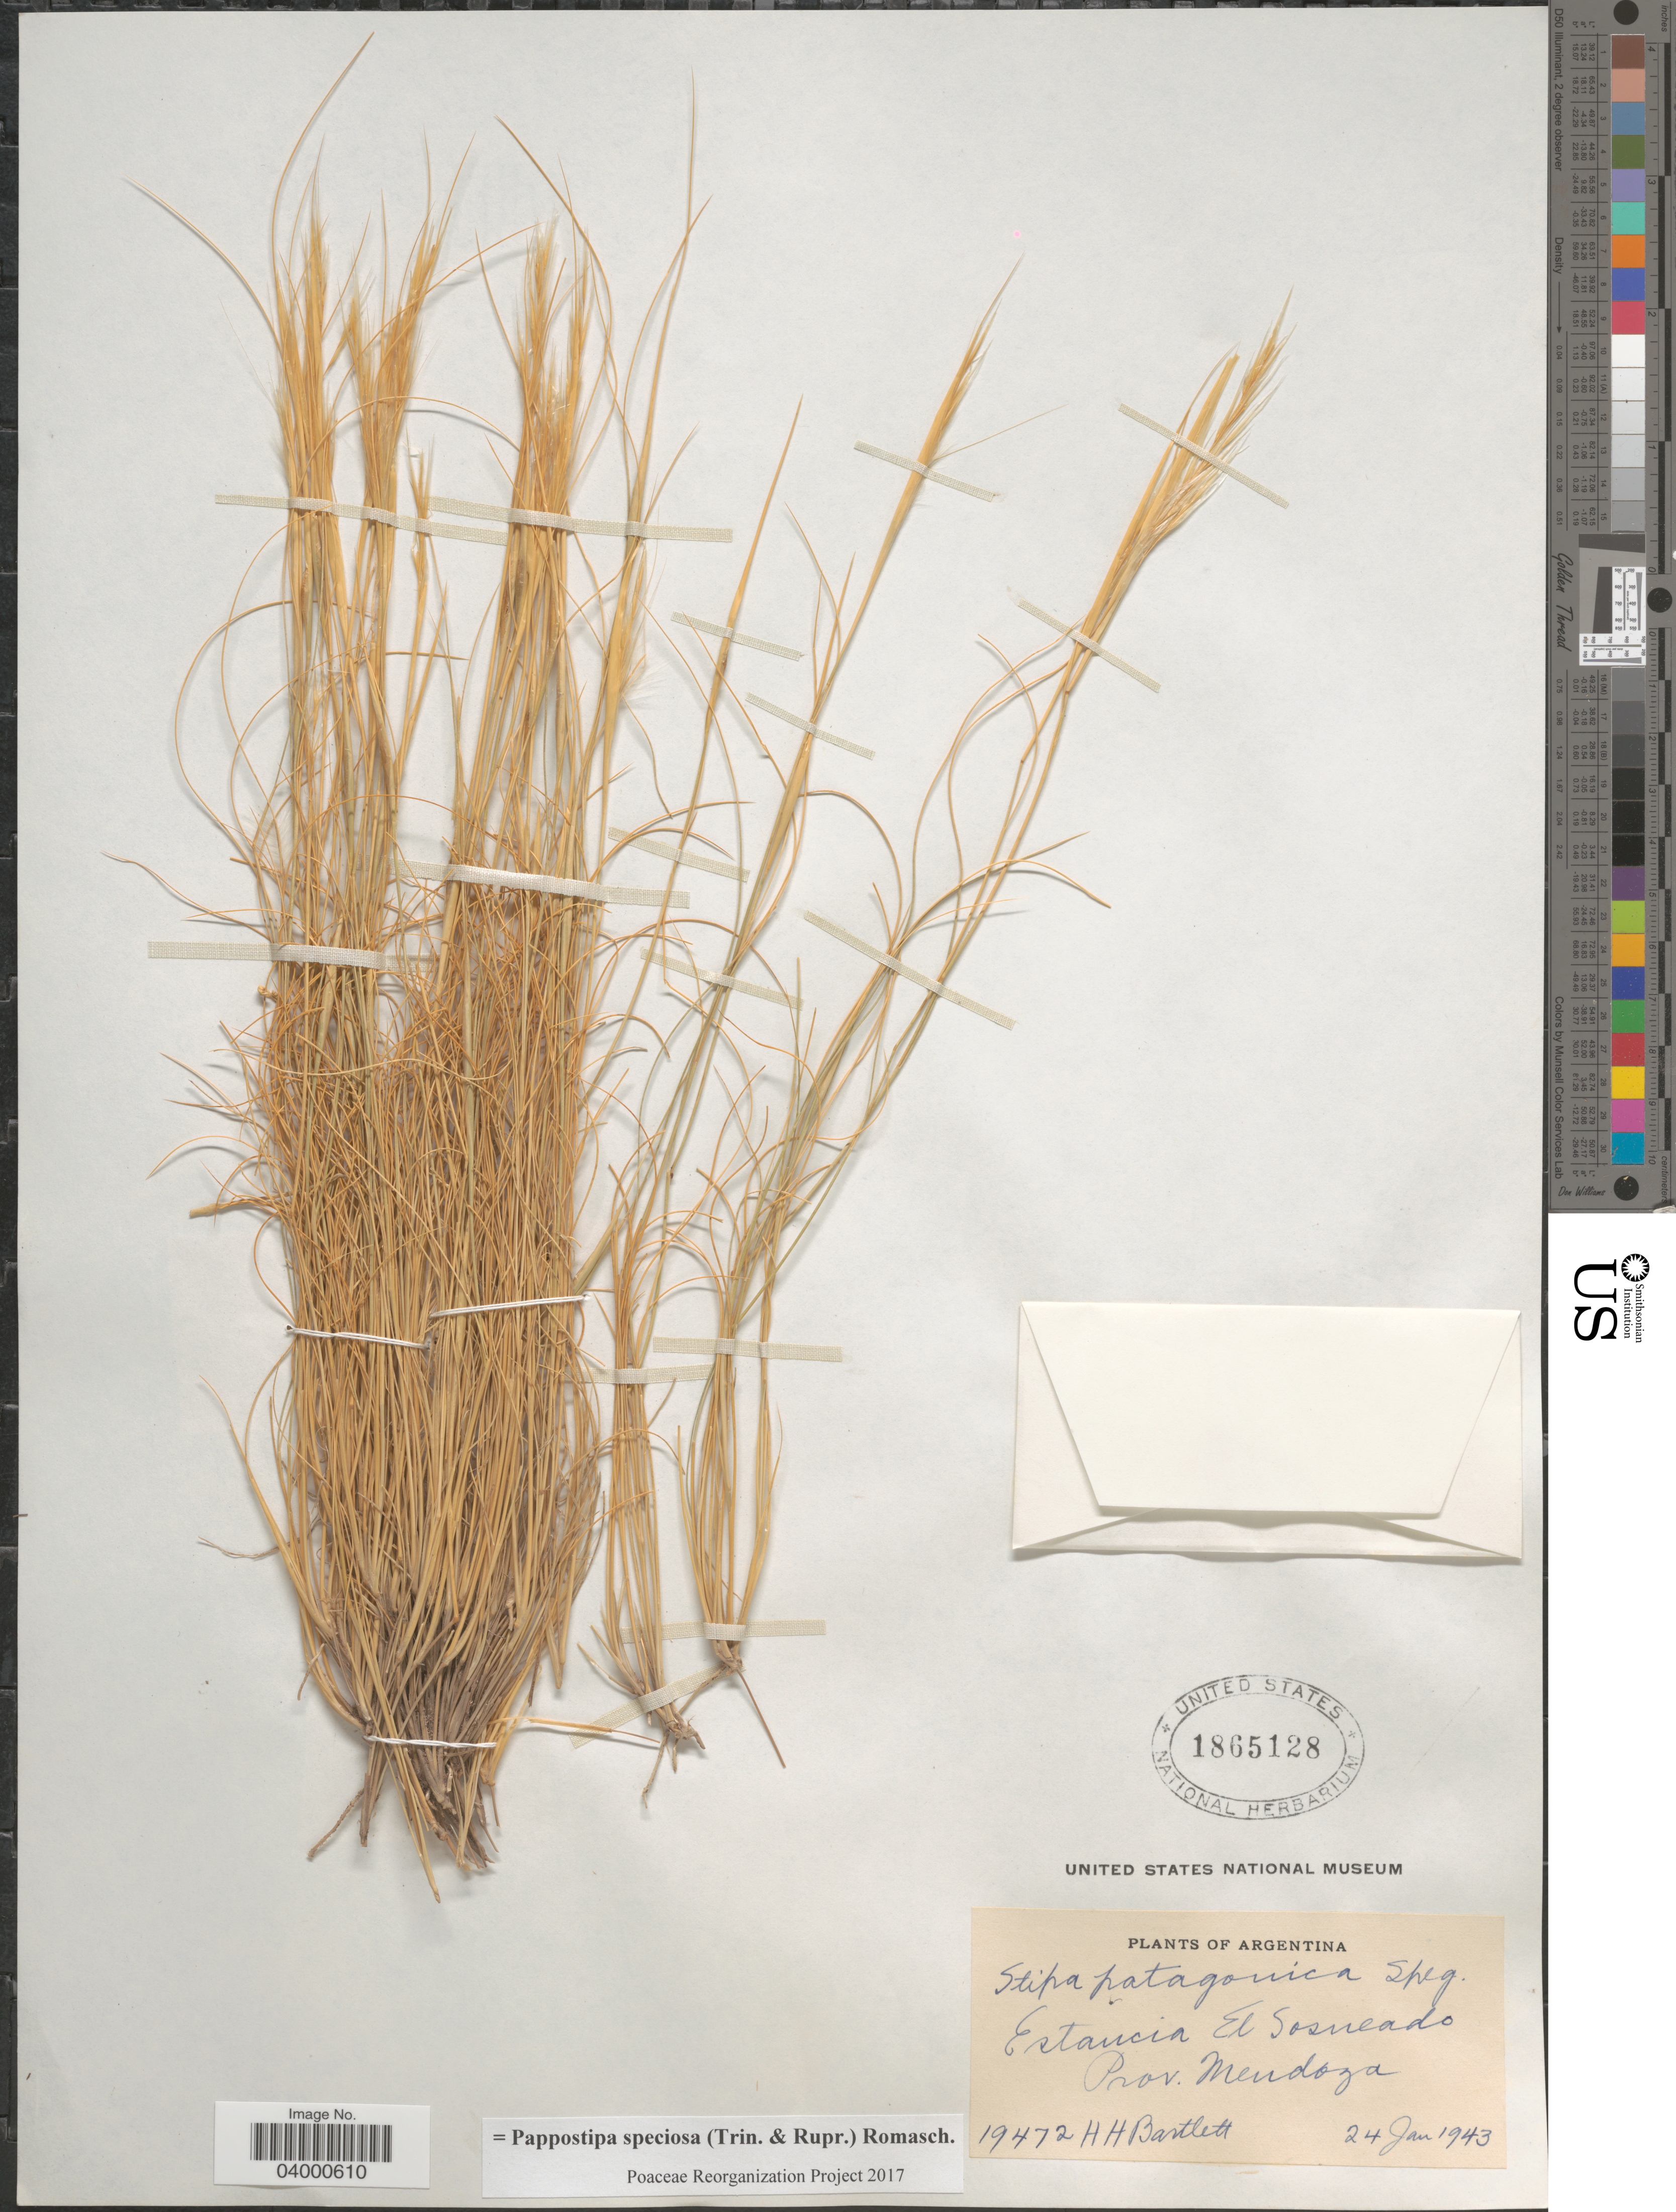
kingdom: Plantae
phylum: Tracheophyta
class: Liliopsida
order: Poales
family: Poaceae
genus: Pappostipa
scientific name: Pappostipa speciosa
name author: (Trin. & Rupr.) Romasch.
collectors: H. H. Bartlett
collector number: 19472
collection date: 1943-01-24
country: Argentina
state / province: Mendoza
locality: Estancia El Sosneado.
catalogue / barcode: US 1865128